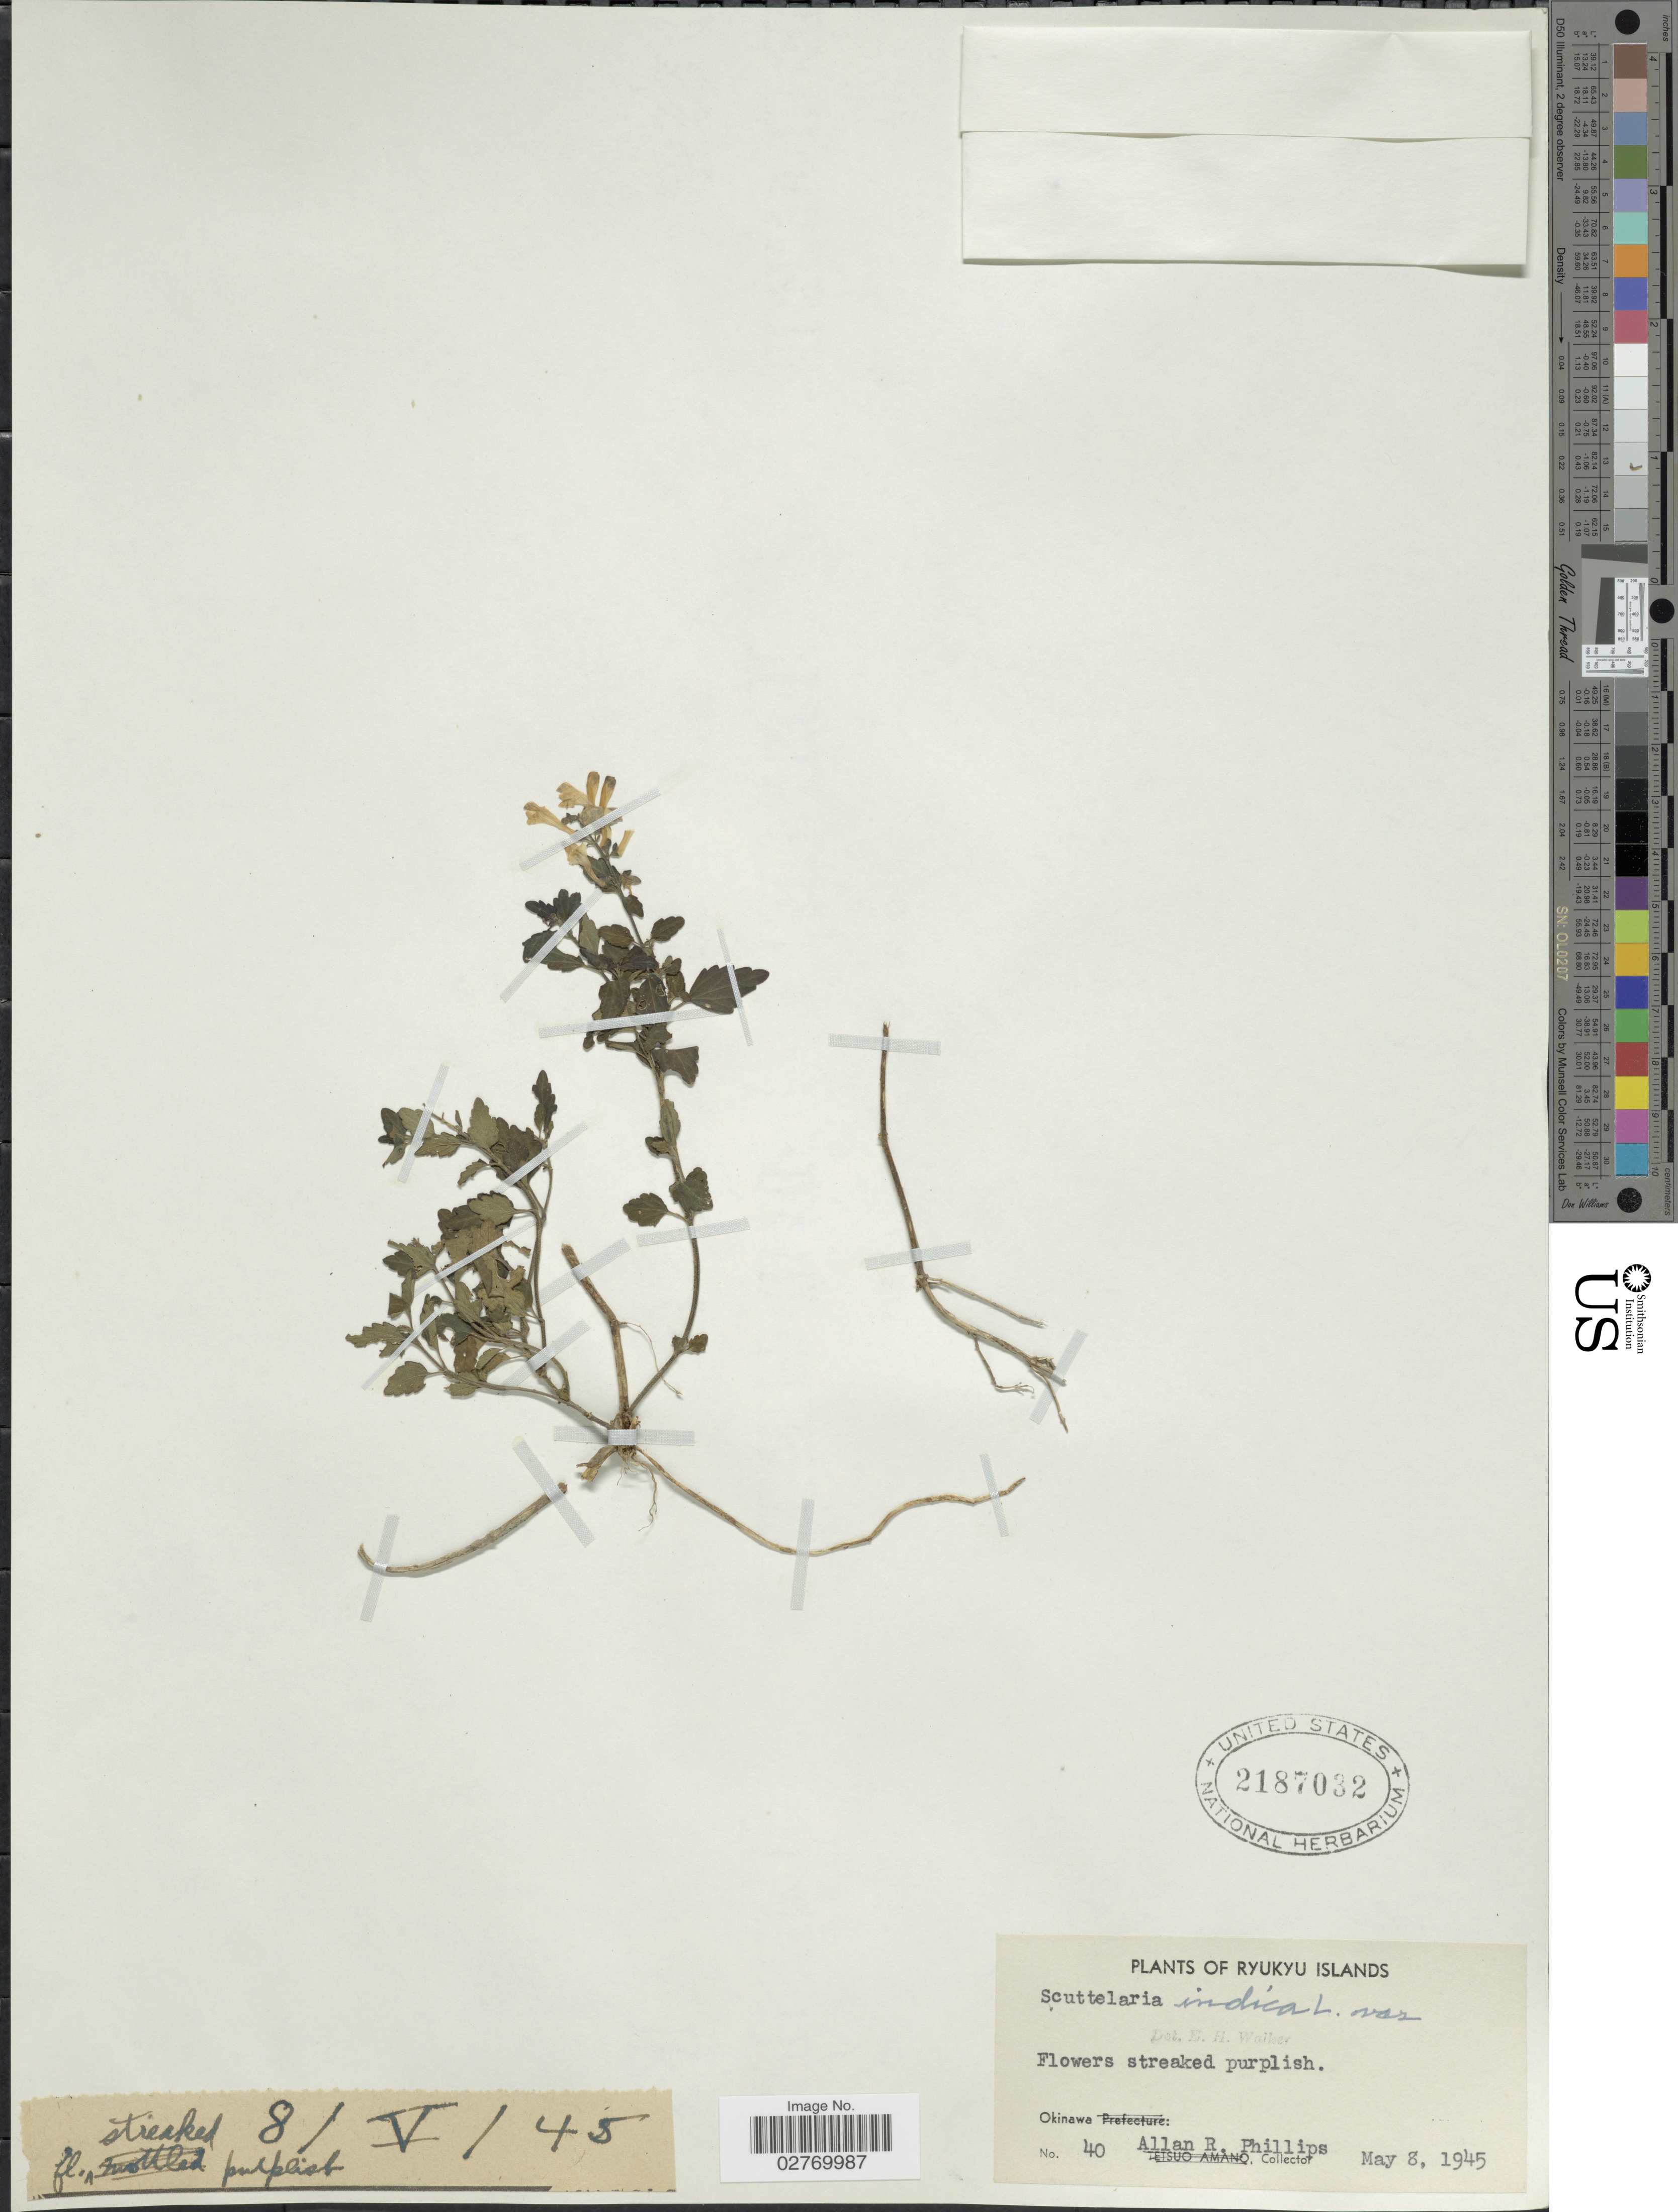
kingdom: Plantae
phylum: Tracheophyta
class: Magnoliopsida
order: Lamiales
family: Lamiaceae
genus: Scutellaria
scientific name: Scutellaria indica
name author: L.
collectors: A. R. Phillips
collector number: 40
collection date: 1945-05-08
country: Japan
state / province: Okinawa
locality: Ryukyu Islands.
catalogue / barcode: US 2187032